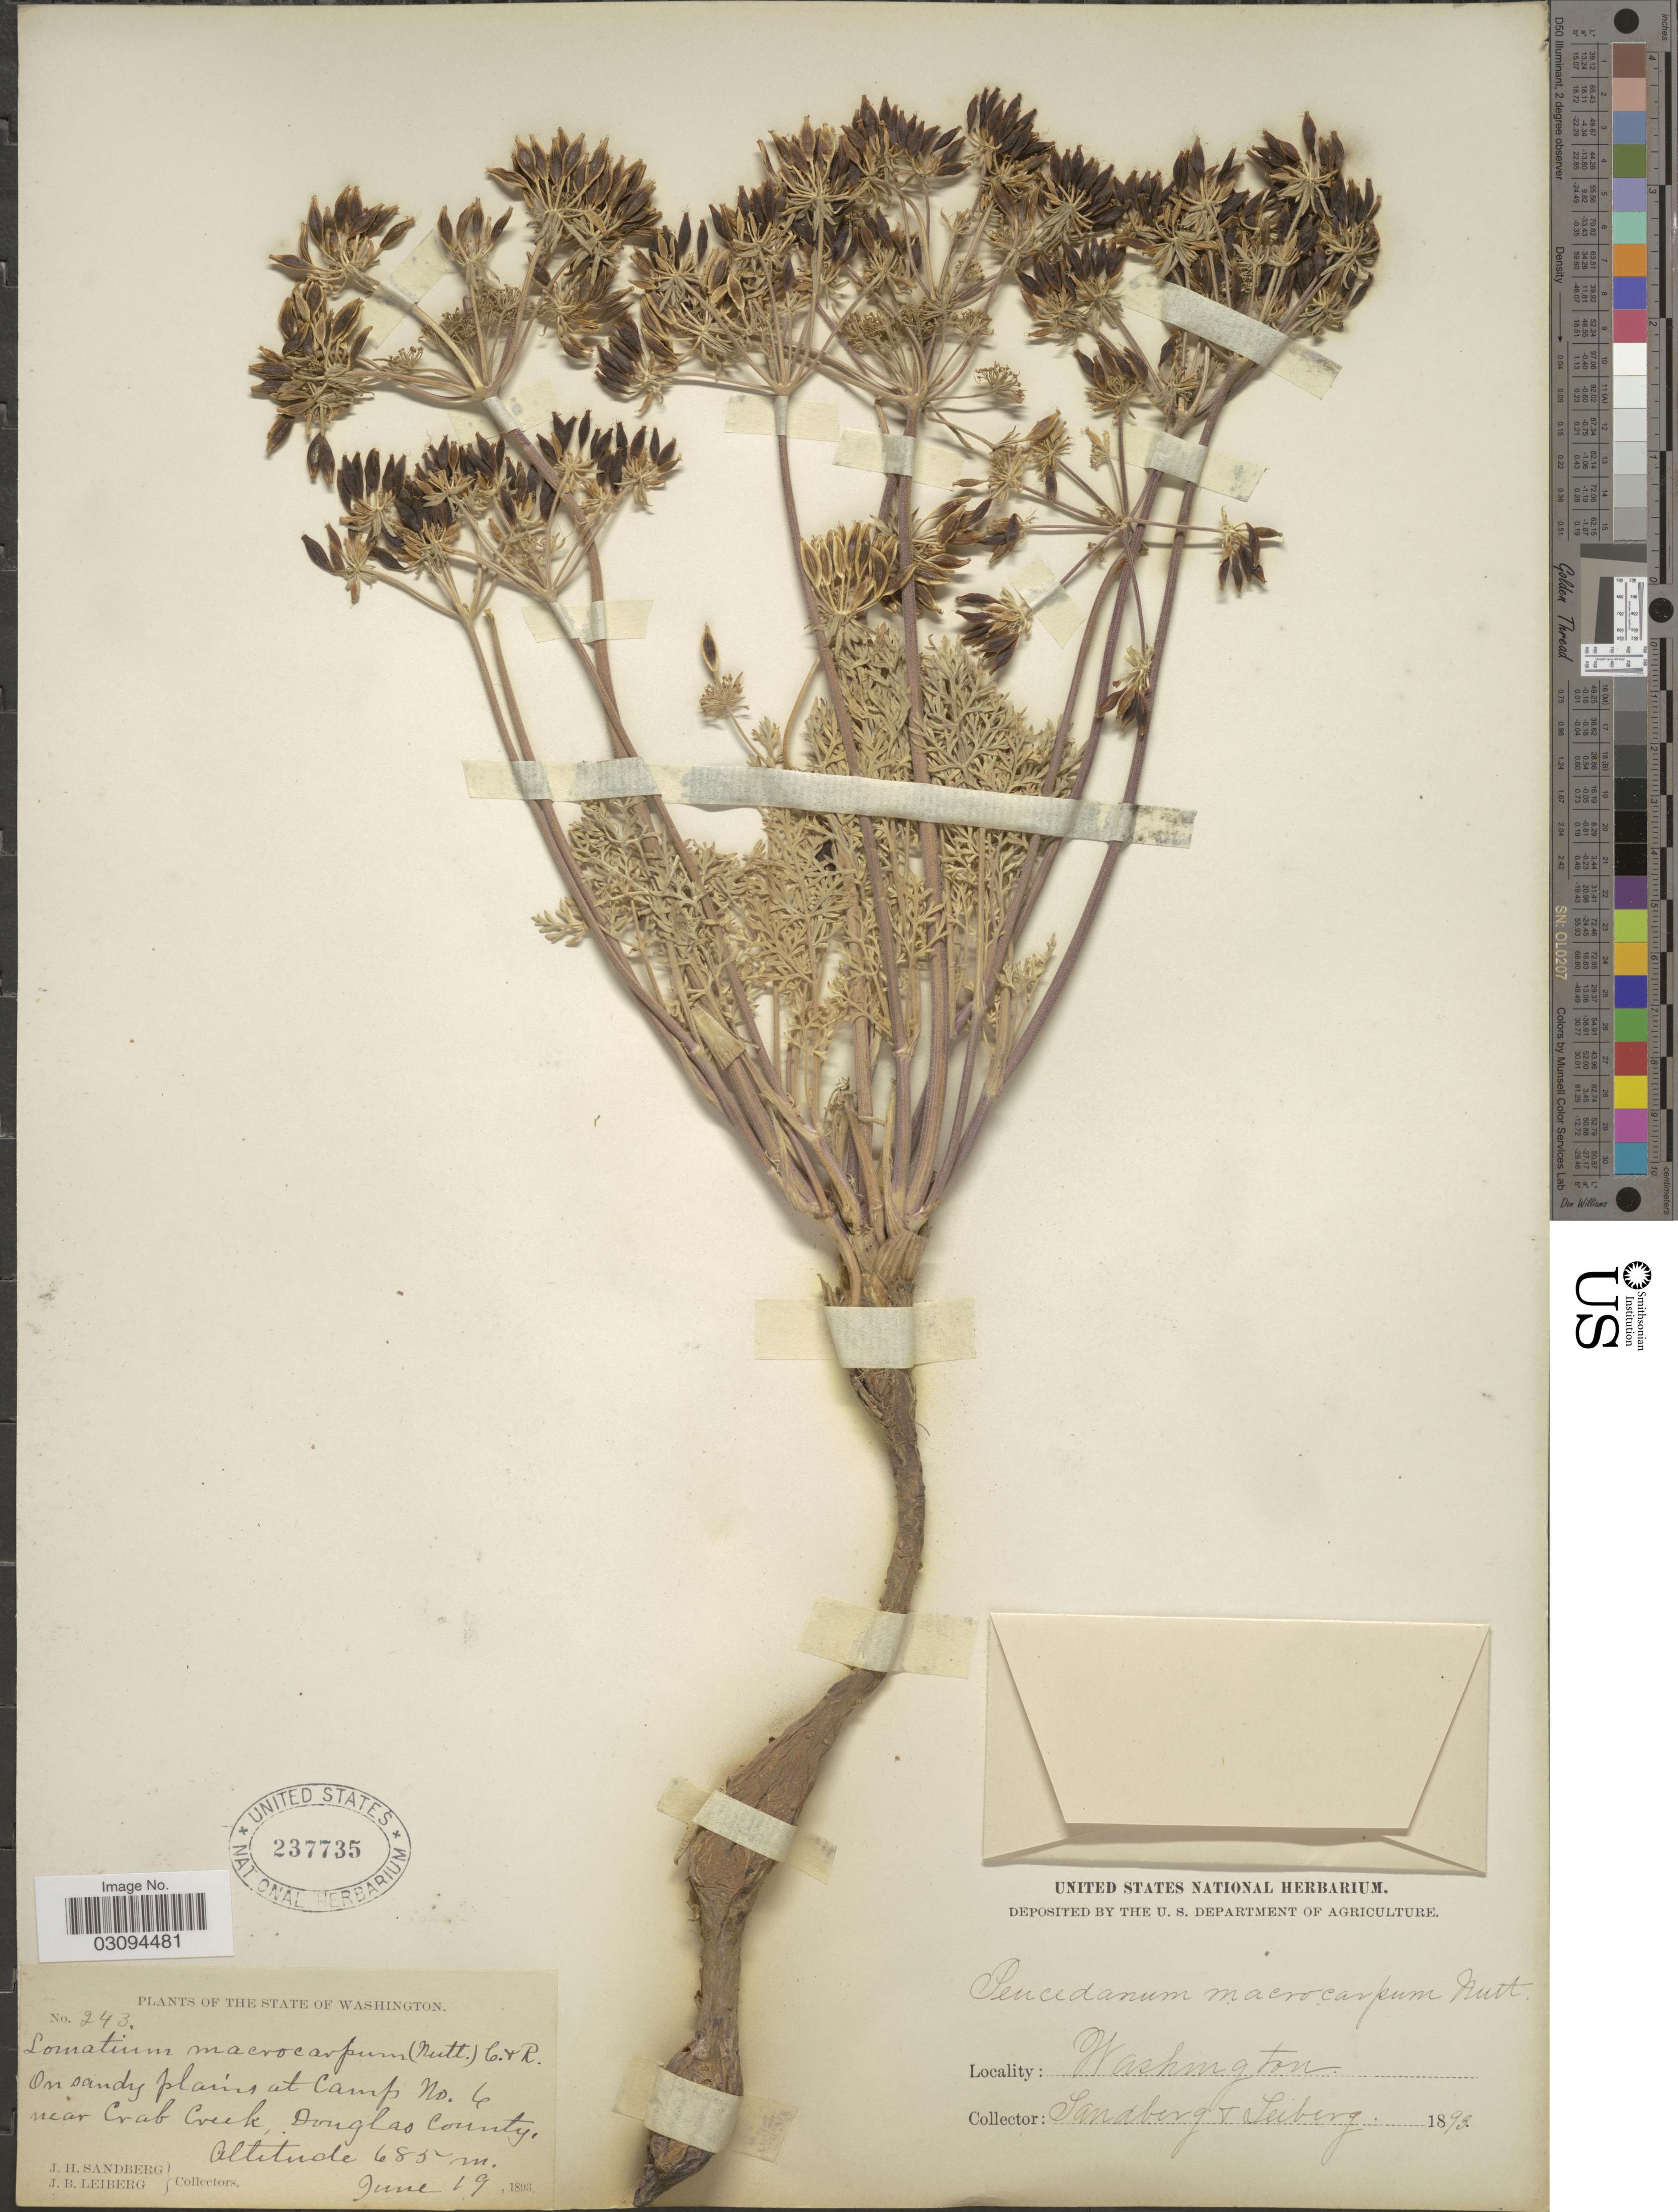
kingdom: Plantae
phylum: Tracheophyta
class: Magnoliopsida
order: Apiales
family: Apiaceae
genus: Lomatium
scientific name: Lomatium macrocarpum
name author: (Hook. et al.) J.M. Coult. & Rose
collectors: J. H. Sandberg & J. B. Leiberg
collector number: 243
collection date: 1893-06-19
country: United States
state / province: Washington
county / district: Douglas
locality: On sandy plains at Camp No. 6 near Crab Creek, Douglas County.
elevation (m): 685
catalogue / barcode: US 237735